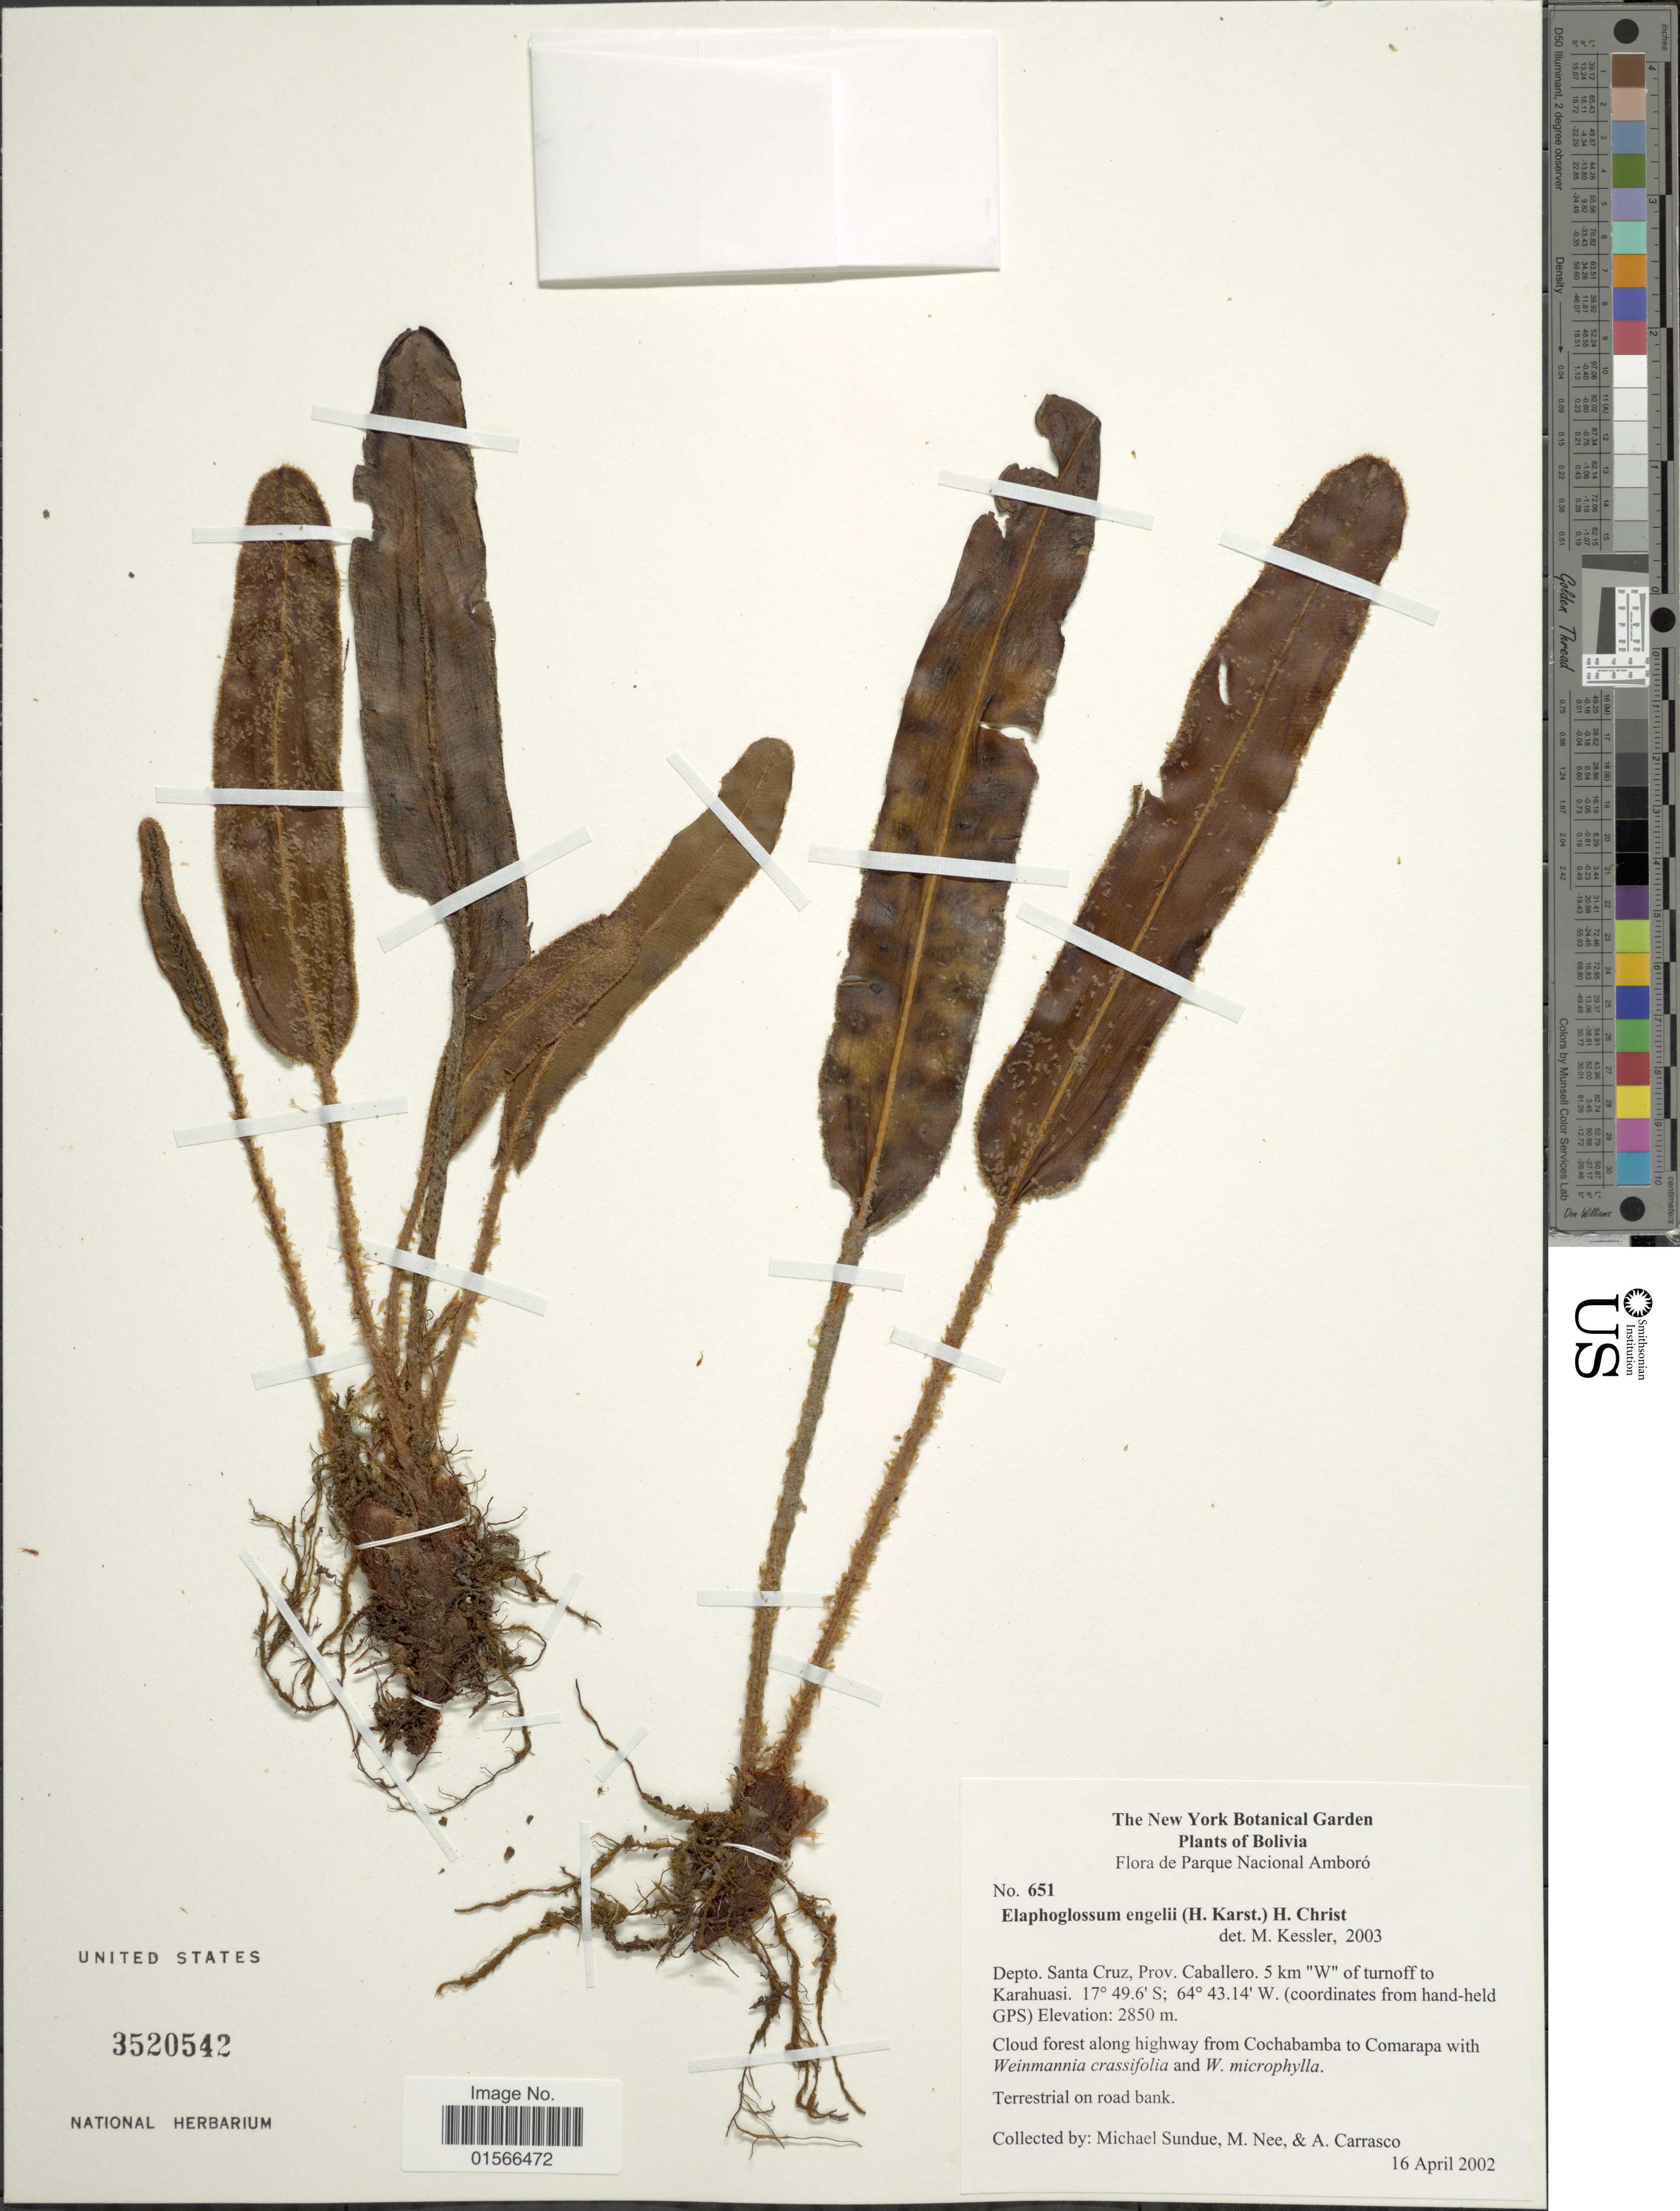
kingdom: Plantae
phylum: Tracheophyta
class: Polypodiopsida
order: Polypodiales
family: Dryopteridaceae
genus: Elaphoglossum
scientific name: Elaphoglossum glabrescens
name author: A. Vasco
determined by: Vasco, A.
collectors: M. Sundue, M. Nee & A. Carrasco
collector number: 651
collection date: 2002-04-16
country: Bolivia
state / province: Santa Cruz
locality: Depto. Santa Cruz, prov. Caballero. 5 km 'W' of turnoff to Karahuasi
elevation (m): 2850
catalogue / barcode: US 3520542